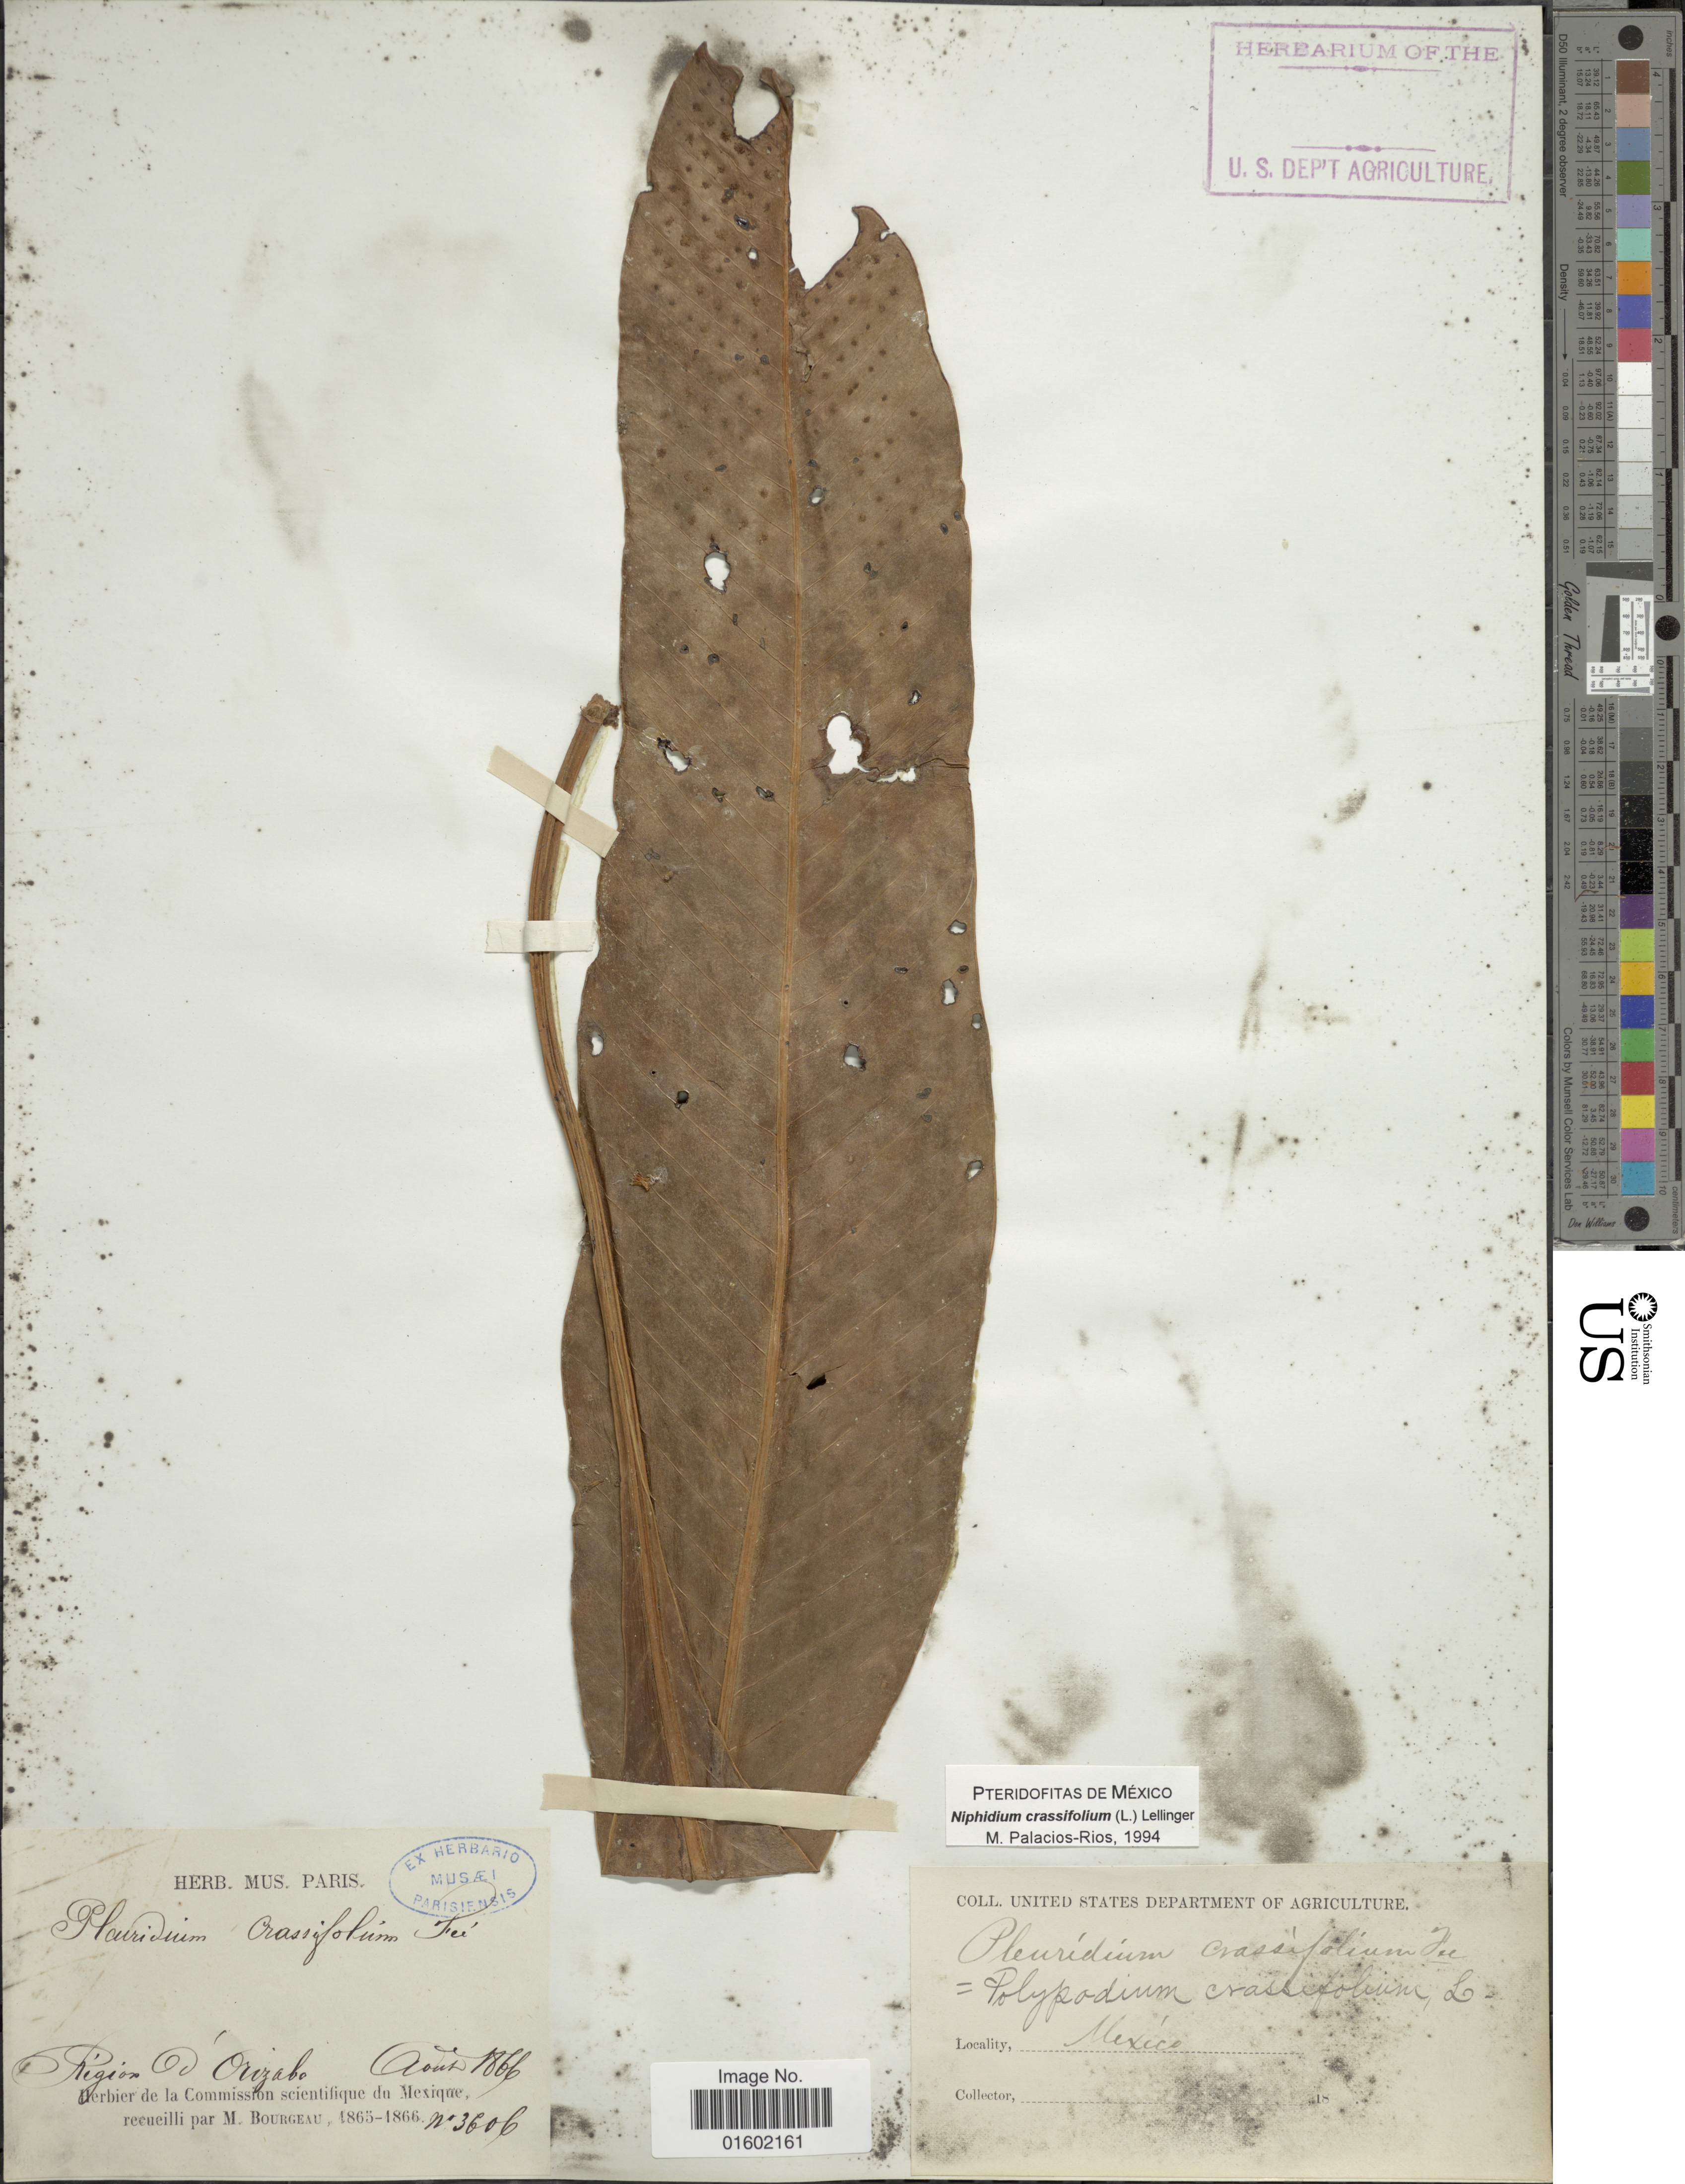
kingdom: Plantae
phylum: Tracheophyta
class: Polypodiopsida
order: Polypodiales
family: Polypodiaceae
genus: Niphidium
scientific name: Niphidium crassifolium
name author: (L.) Lellinger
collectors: M. Bourgeau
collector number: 3606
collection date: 1866-08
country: Mexico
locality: Region d' Orizabo